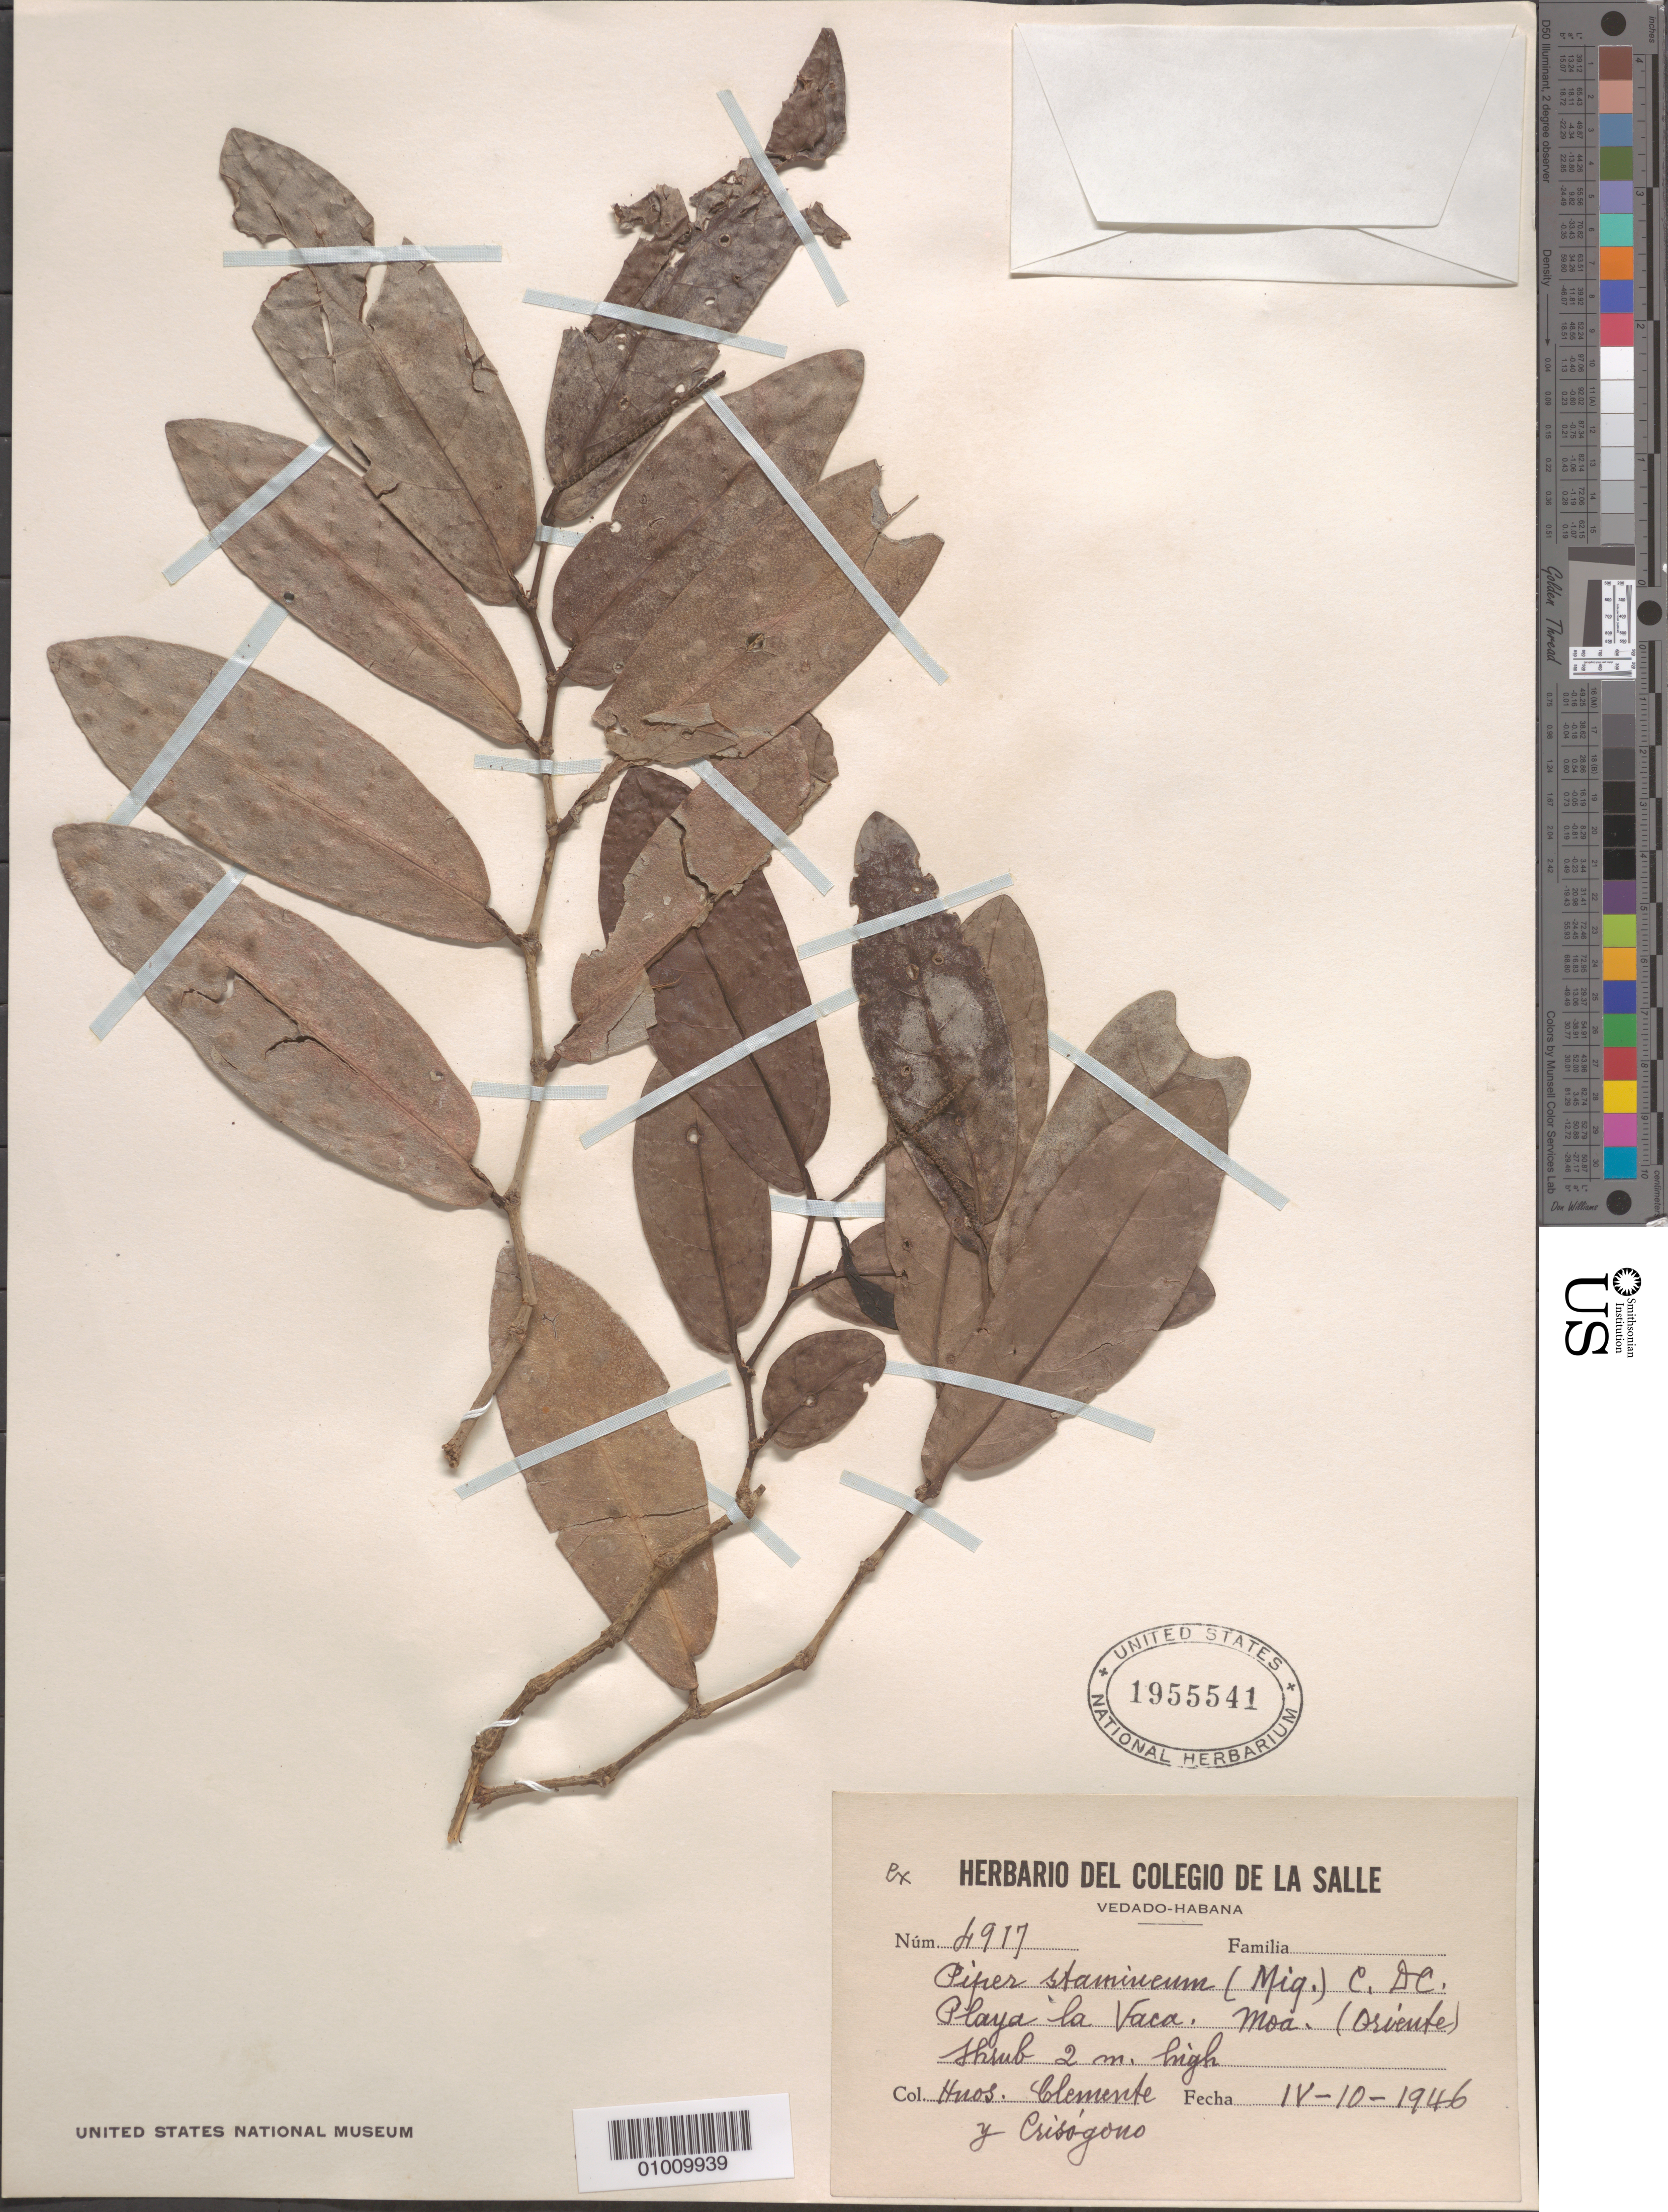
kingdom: Plantae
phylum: Tracheophyta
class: Magnoliopsida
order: Piperales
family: Piperaceae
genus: Piper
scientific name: Piper stamineum var. stamineum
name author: (Miq.) C. DC.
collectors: Bro. Clemente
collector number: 4917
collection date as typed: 10 Apr 1946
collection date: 1946-04-10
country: Cuba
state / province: Holguín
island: Cuba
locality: Playa la vaca Moa Vedado, Habana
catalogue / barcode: US 1955541